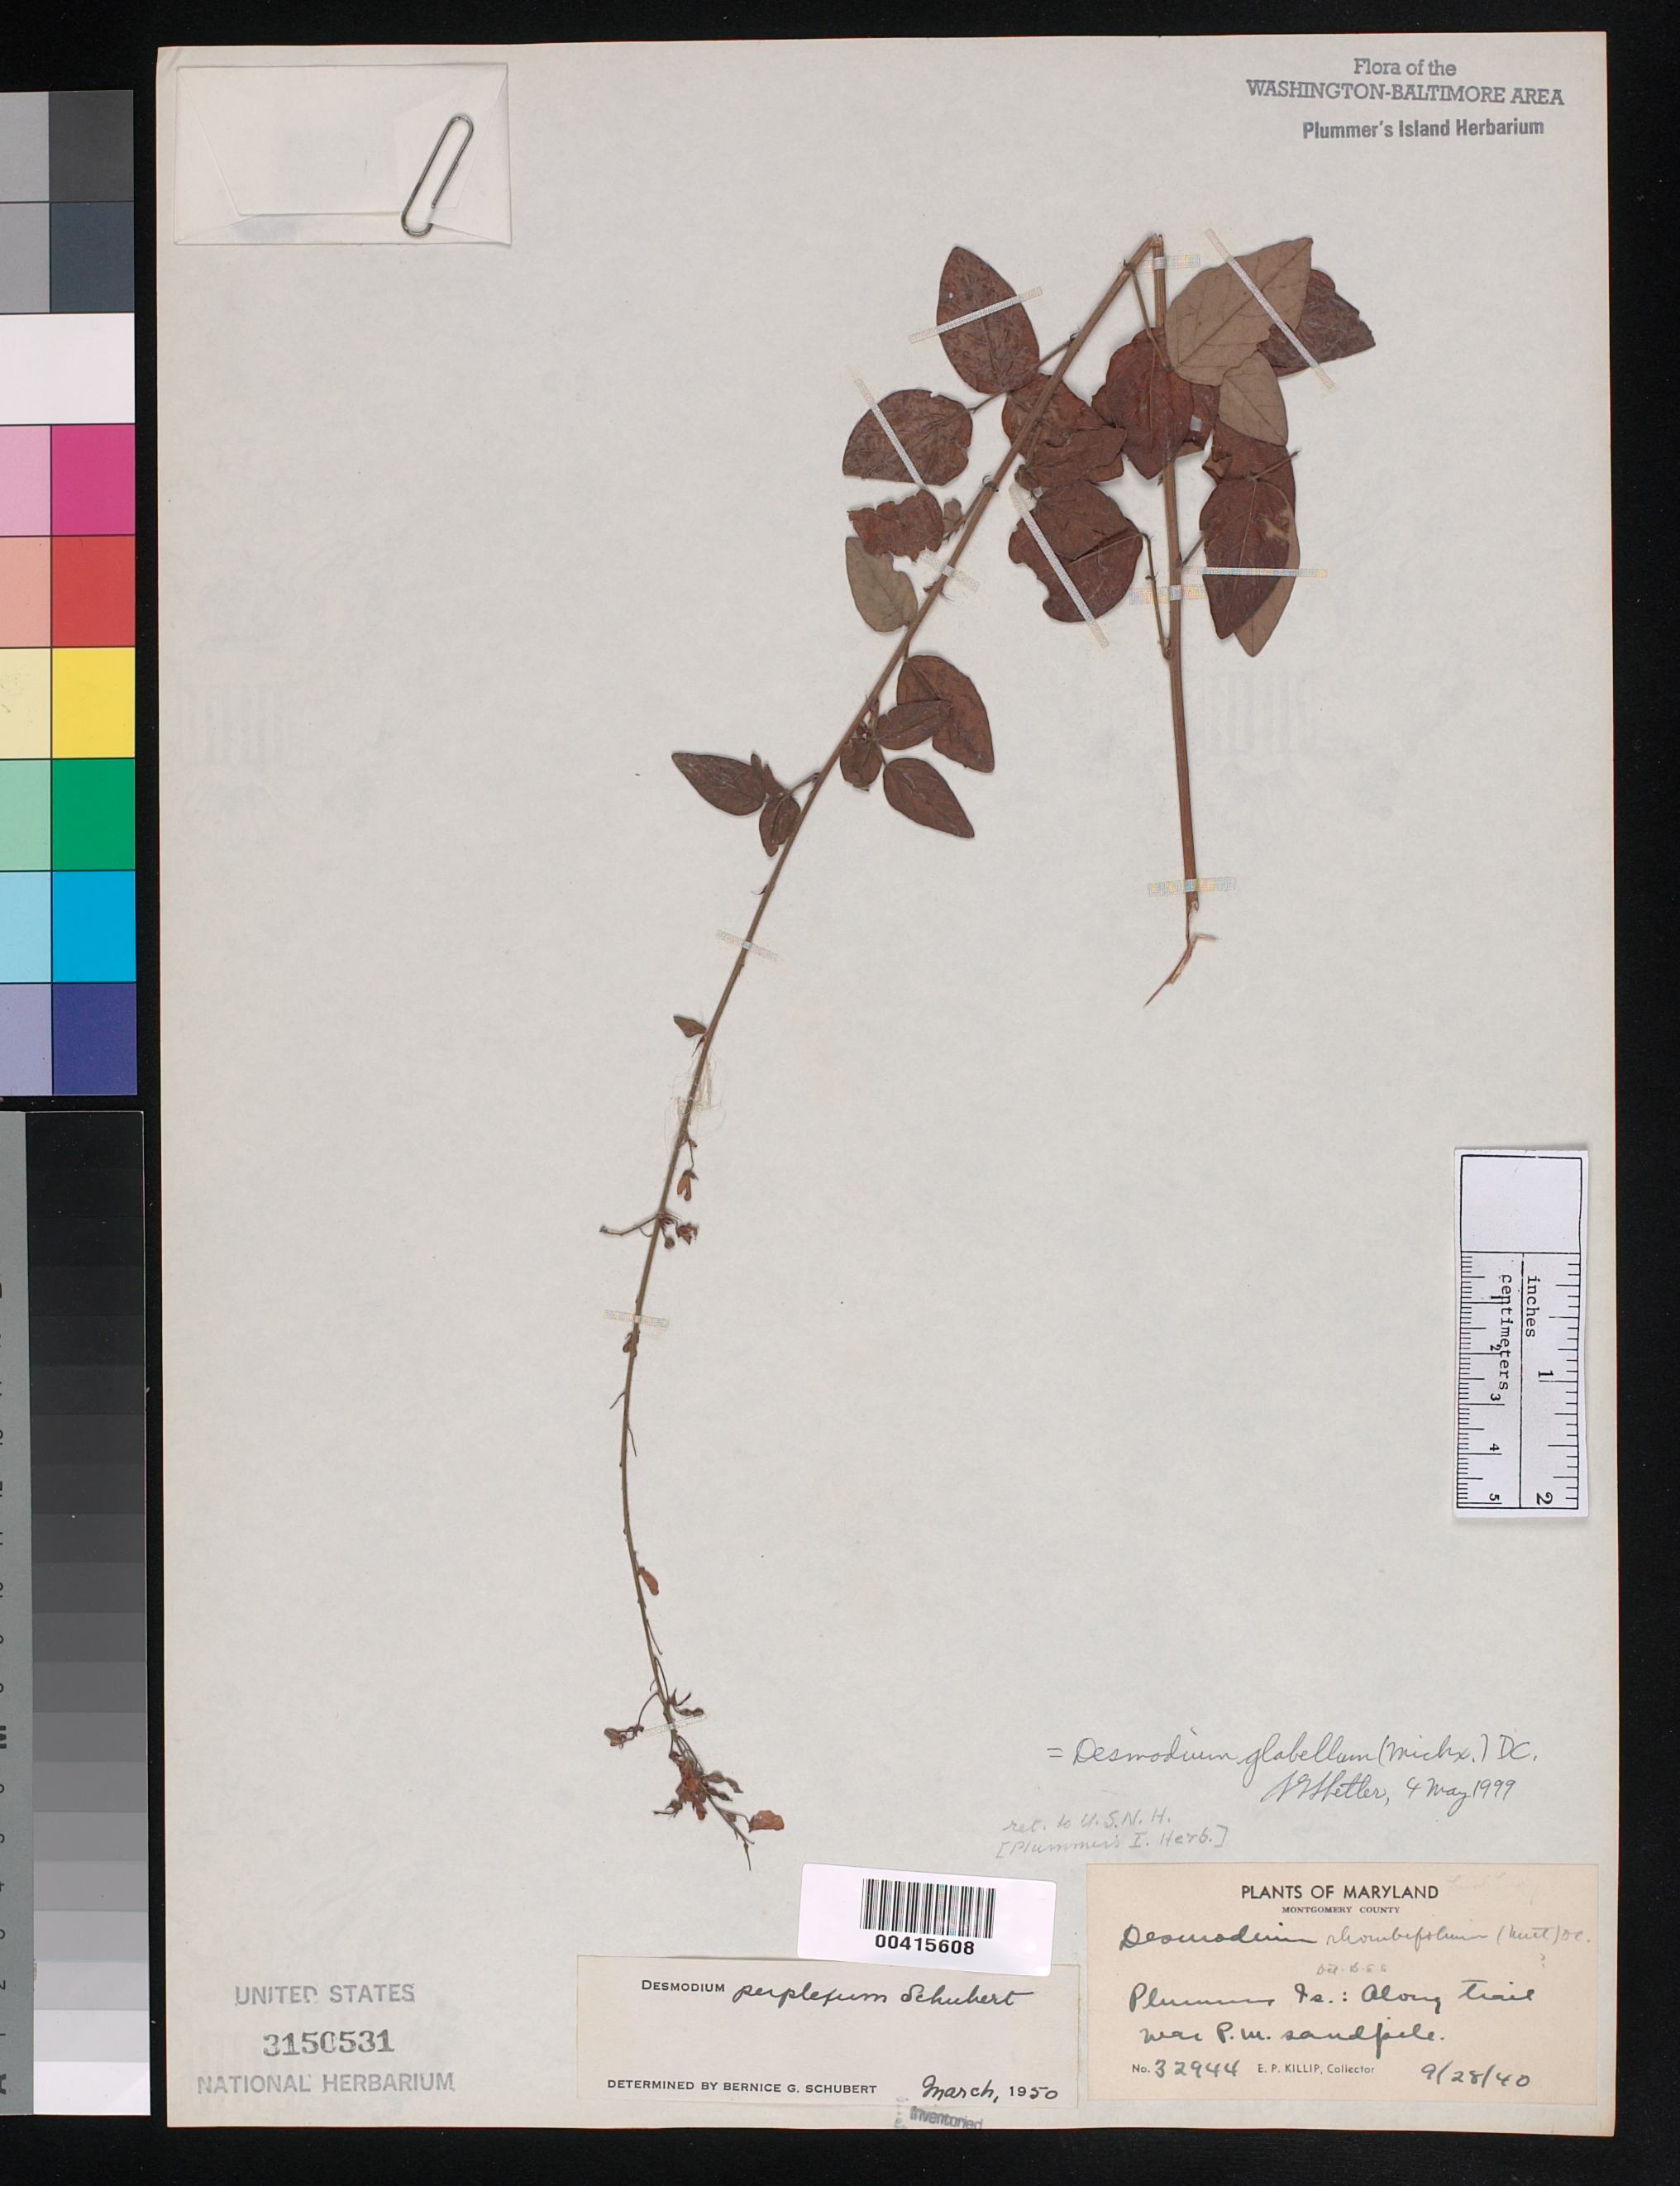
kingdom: Plantae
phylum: Tracheophyta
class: Magnoliopsida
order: Fabales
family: Fabaceae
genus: Desmodium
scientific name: Desmodium glabellum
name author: (Michx.) DC.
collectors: E. P. Killip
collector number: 32944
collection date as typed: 28 Sep 1940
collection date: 1940-09-28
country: United States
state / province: Maryland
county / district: Montgomery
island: Plummers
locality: Plummer's Island; along trail near P. M. Sandpile Plummers Island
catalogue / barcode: US 3150531